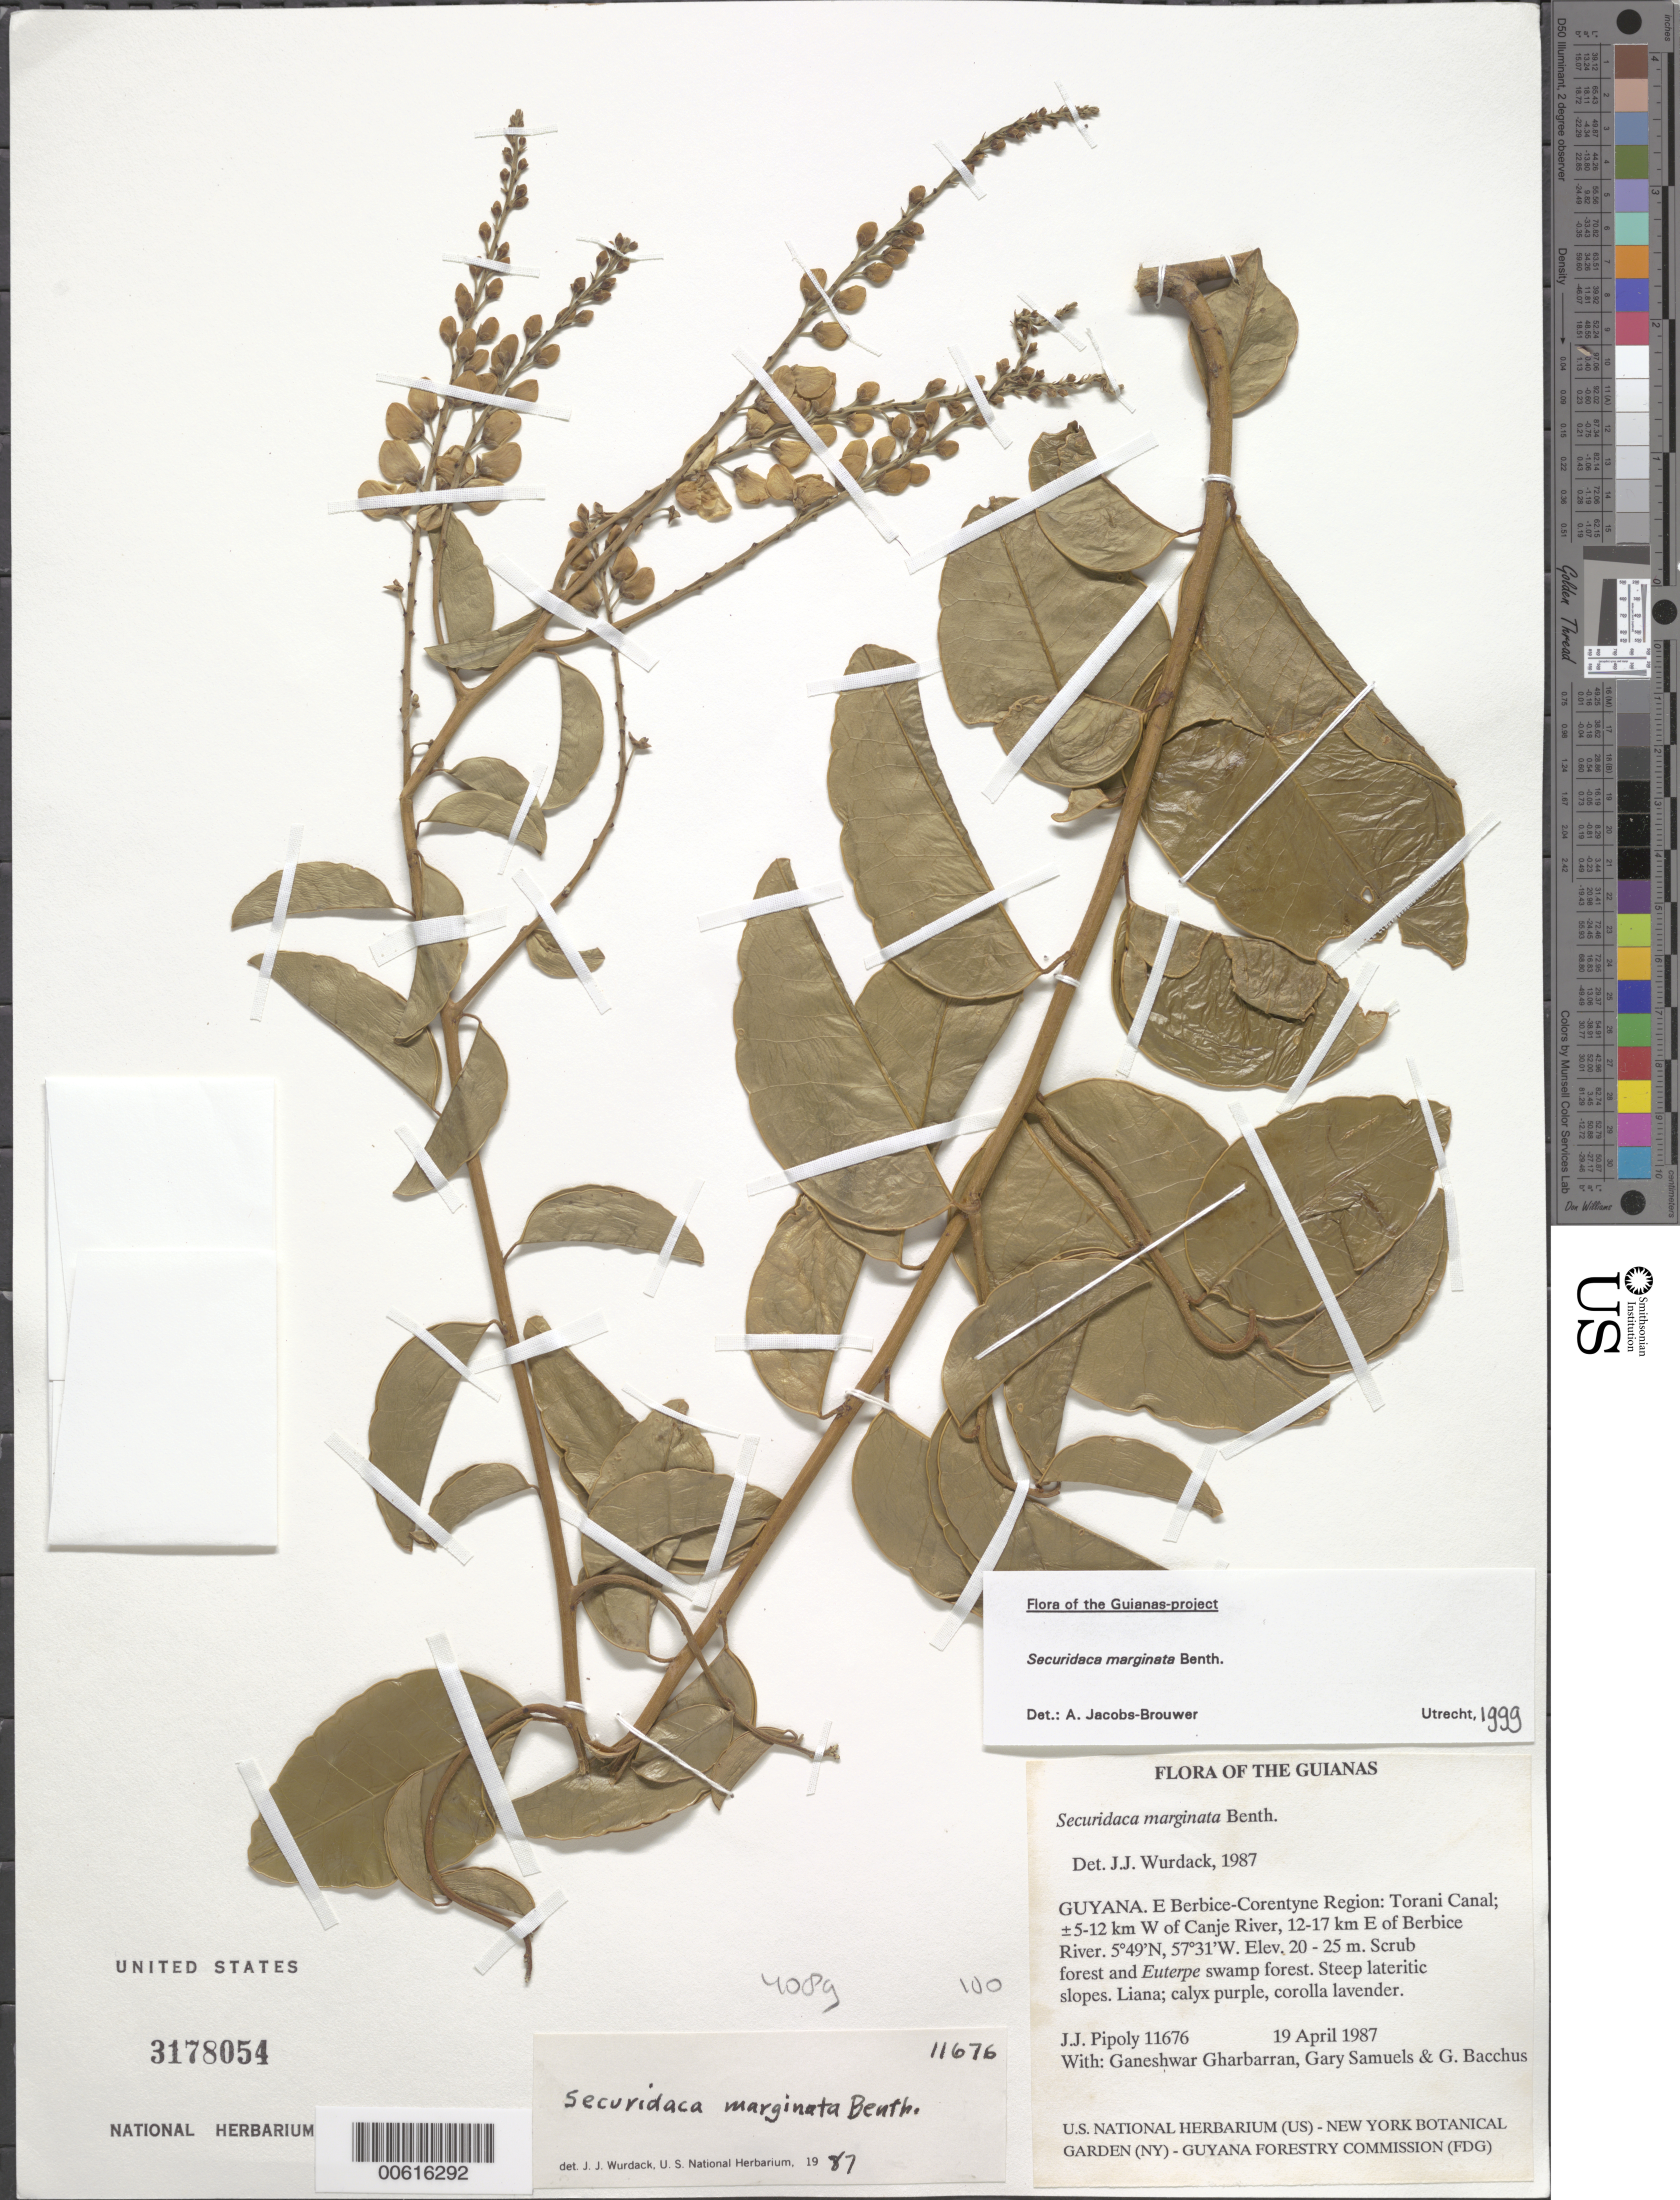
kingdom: Plantae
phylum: Tracheophyta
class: Magnoliopsida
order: Fabales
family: Polygalaceae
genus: Securidaca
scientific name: Securidaca marginata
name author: Benth.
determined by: Jacobs-Brouwer, A.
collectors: J. J. Pipoly, G. Gharbarran, G. Samuels & G. Bacchus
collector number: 11676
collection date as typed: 19 April 1987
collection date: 1987-04-19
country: Guyana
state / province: E. Berbice-Corentyne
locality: Torani Canal; ±5-12 km W of Canje River, 12-17 km E of Berbice River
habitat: Scrub forest and Euterpe Swamp forestSteep lateritic slopes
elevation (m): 20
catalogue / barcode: US 3178054